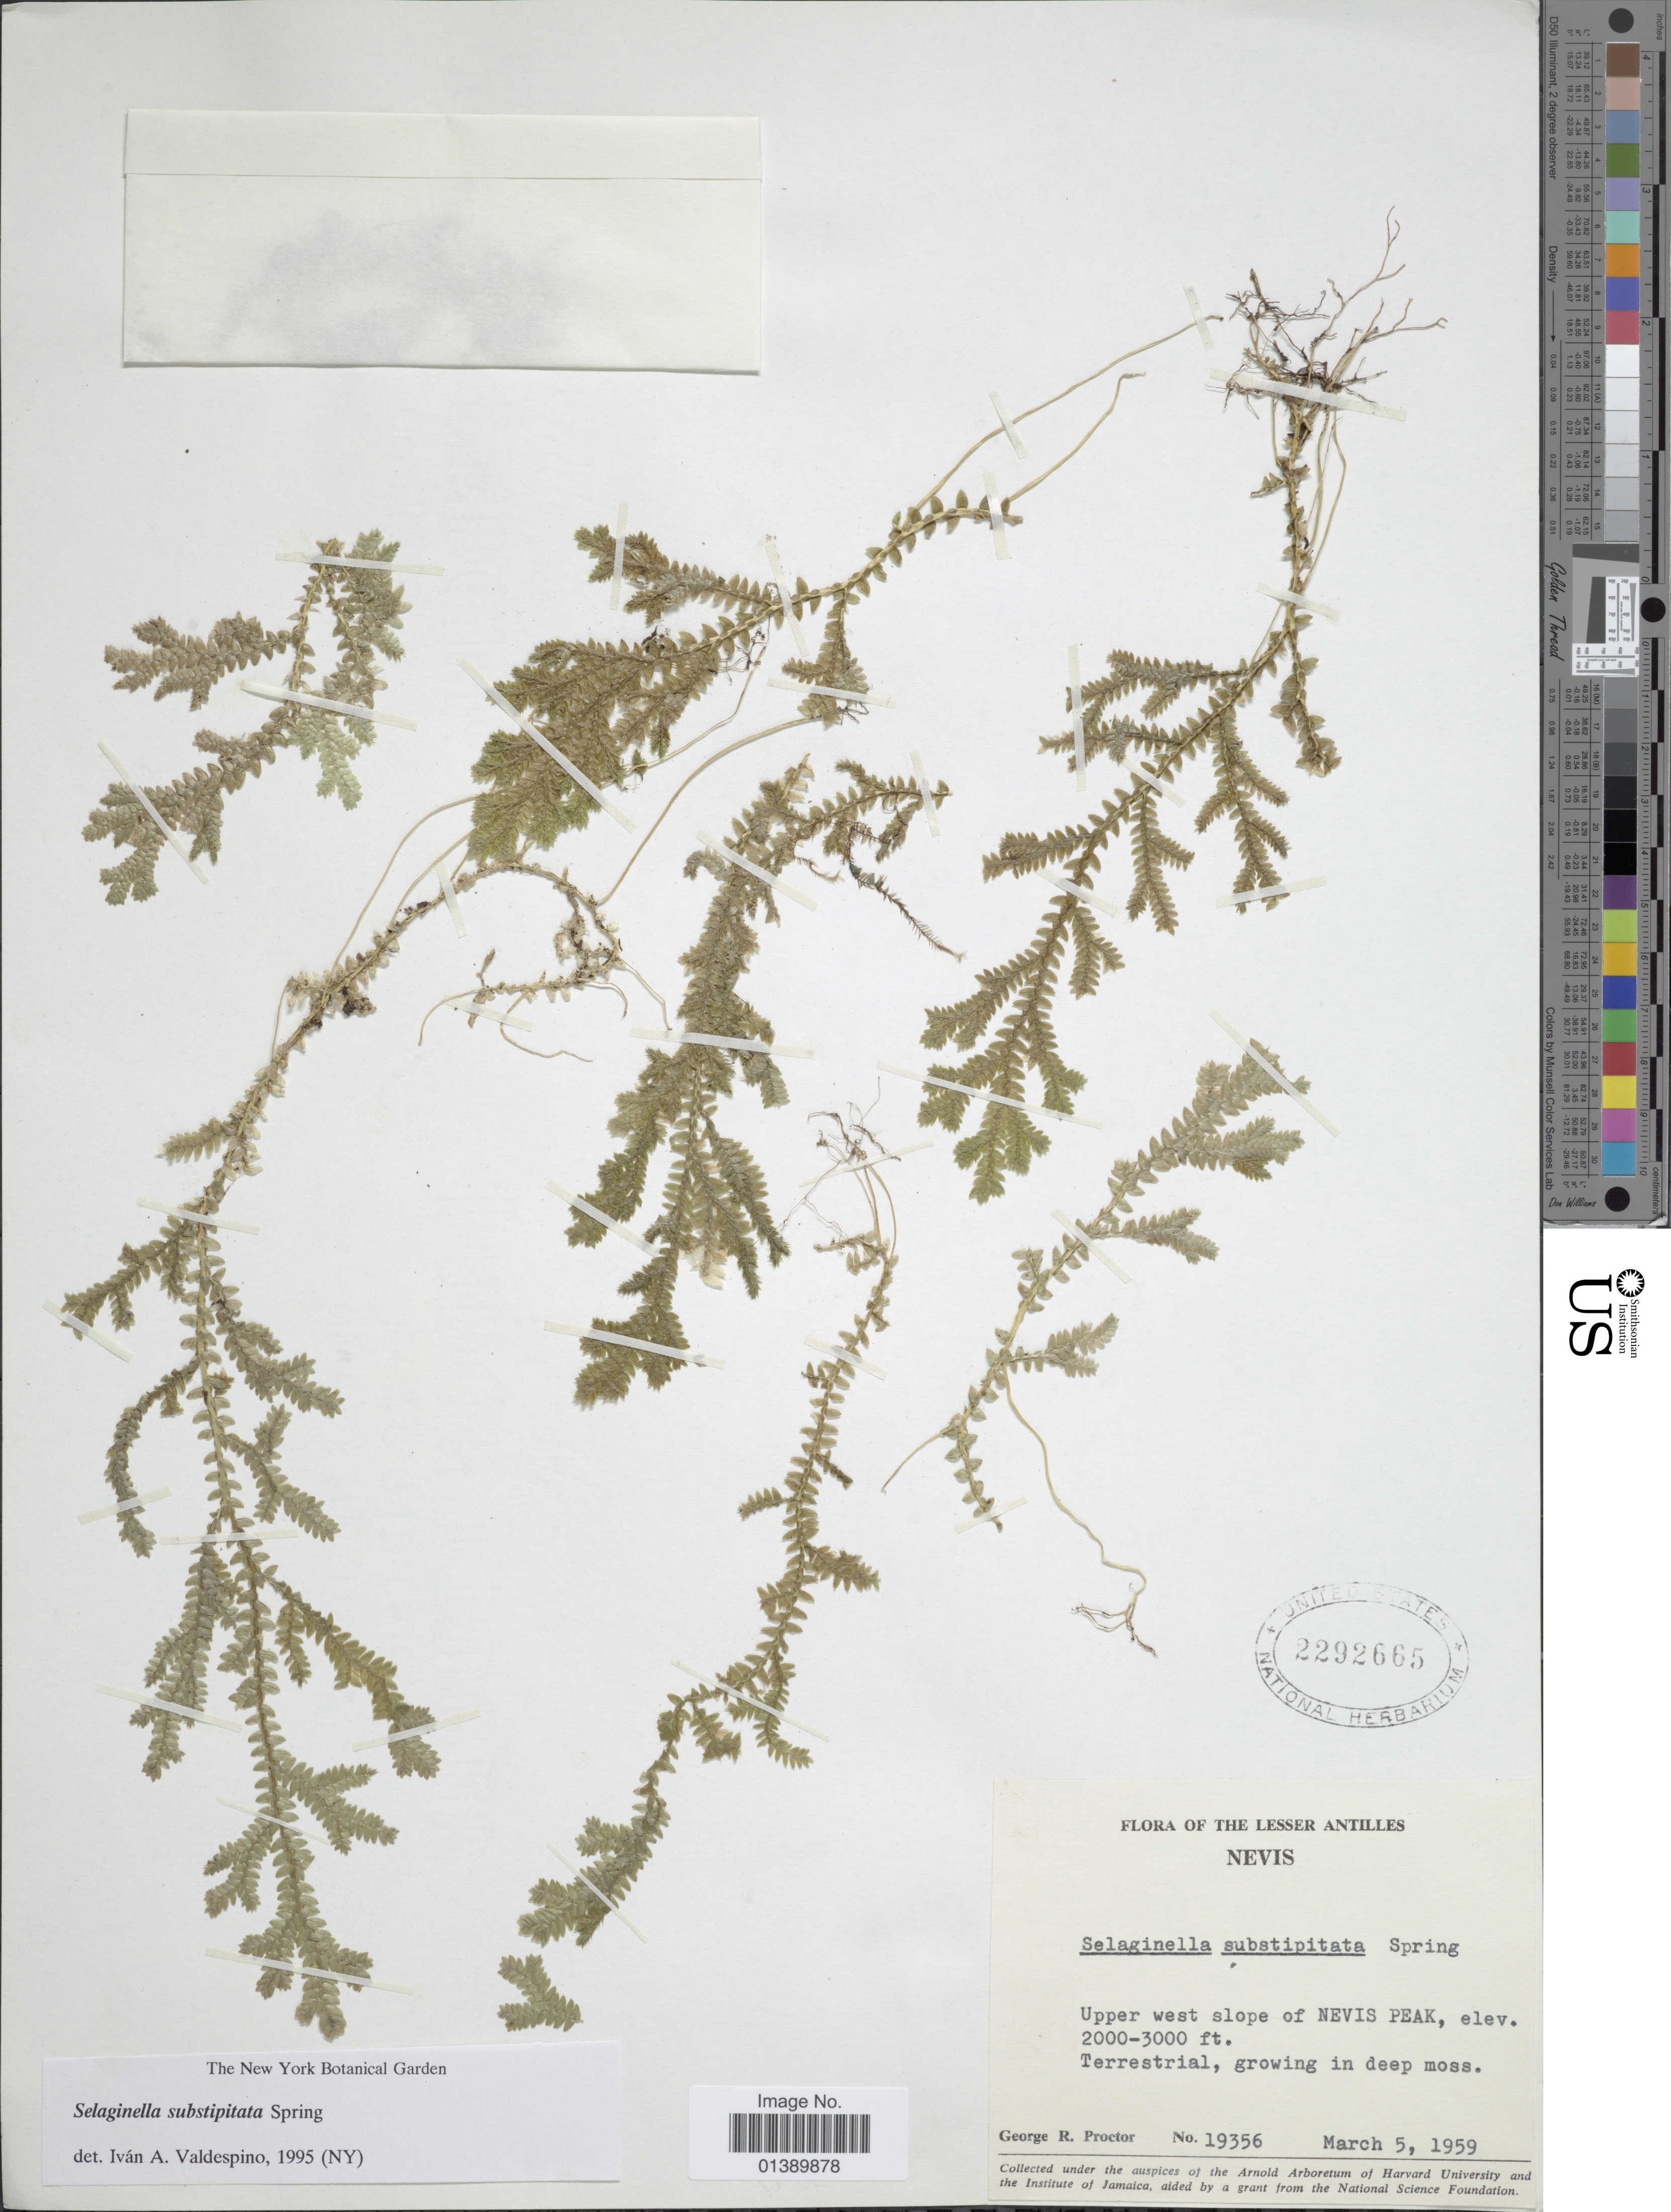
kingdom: Plantae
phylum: Tracheophyta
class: Lycopodiopsida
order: Selaginellales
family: Selaginellaceae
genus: Selaginella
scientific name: Selaginella substipitata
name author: Spring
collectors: G. R. Proctor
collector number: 19356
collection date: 1959-03-05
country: St. Christopher-Nevis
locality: The Lesser Antilles, Nevis, Upper west slope of Nevis Peak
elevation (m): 610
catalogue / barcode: US 2292665